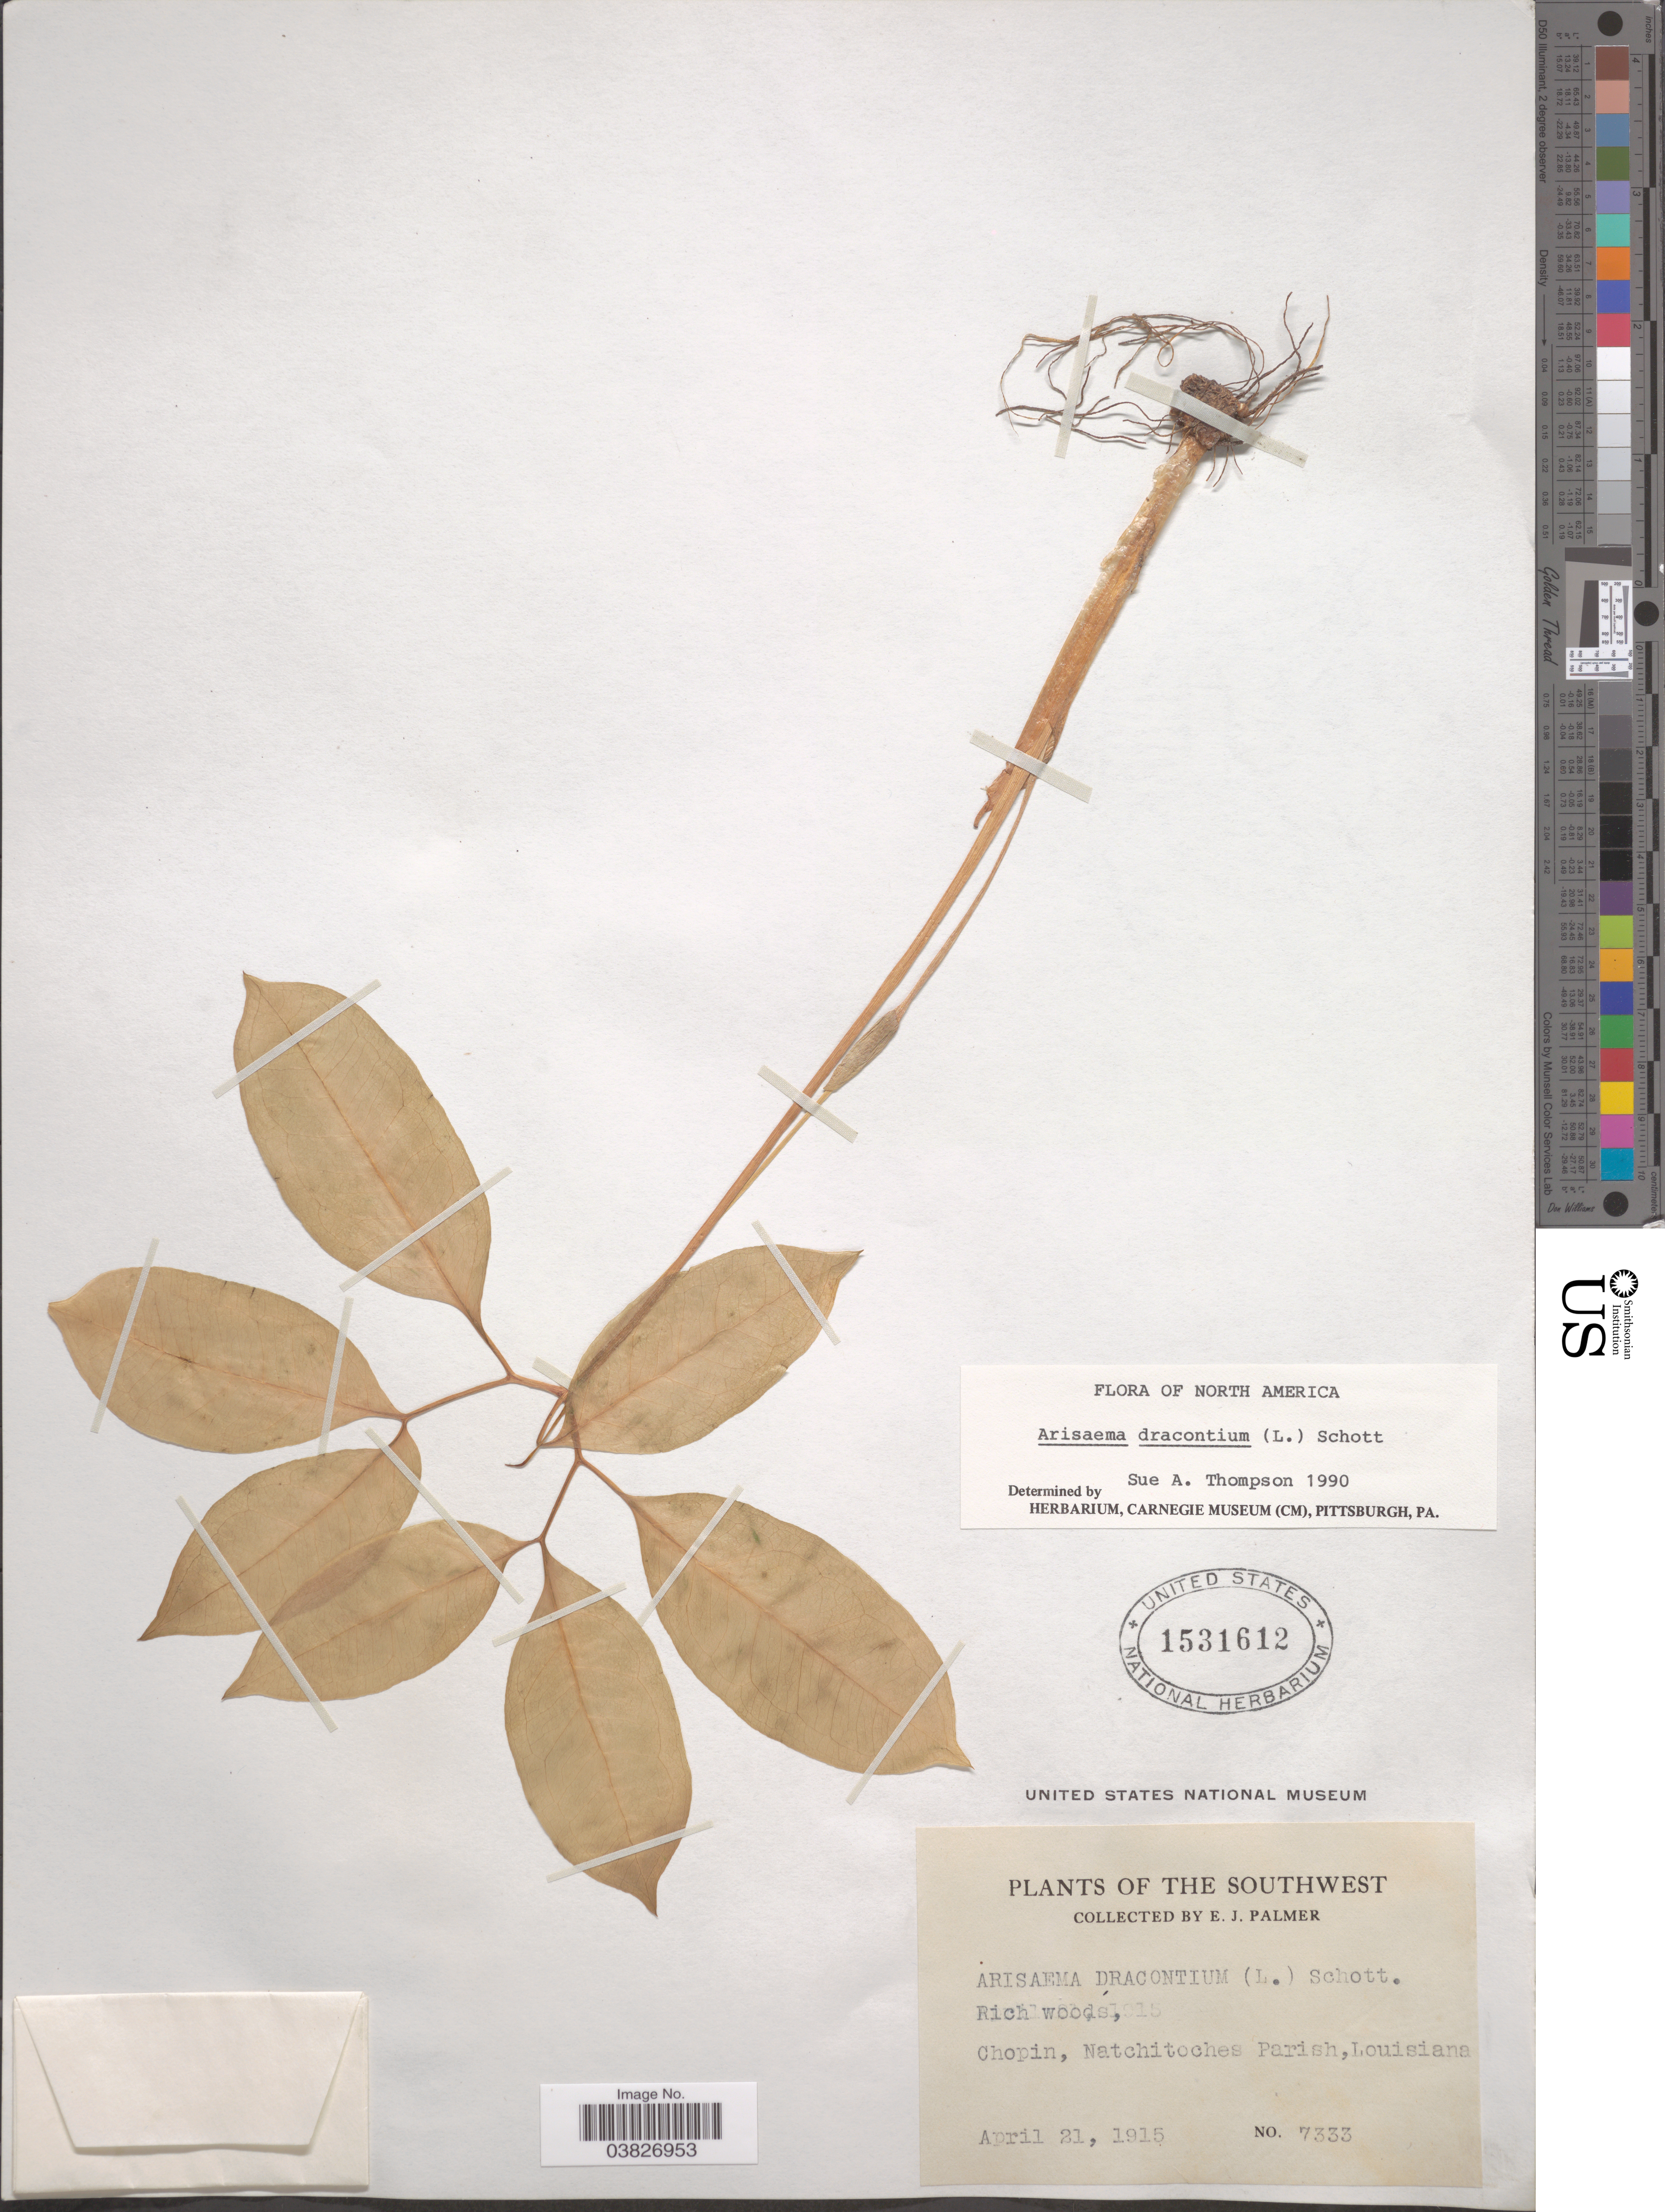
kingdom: Plantae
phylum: Tracheophyta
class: Liliopsida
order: Alismatales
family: Araceae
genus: Arisaema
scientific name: Arisaema dracontium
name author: (L.) Schott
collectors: E. J. Palmer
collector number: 7333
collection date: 1915-04-21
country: United States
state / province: Louisiana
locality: The Southwest. Rich woods, Chopin, Natchitoches Parish.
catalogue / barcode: US 1531612